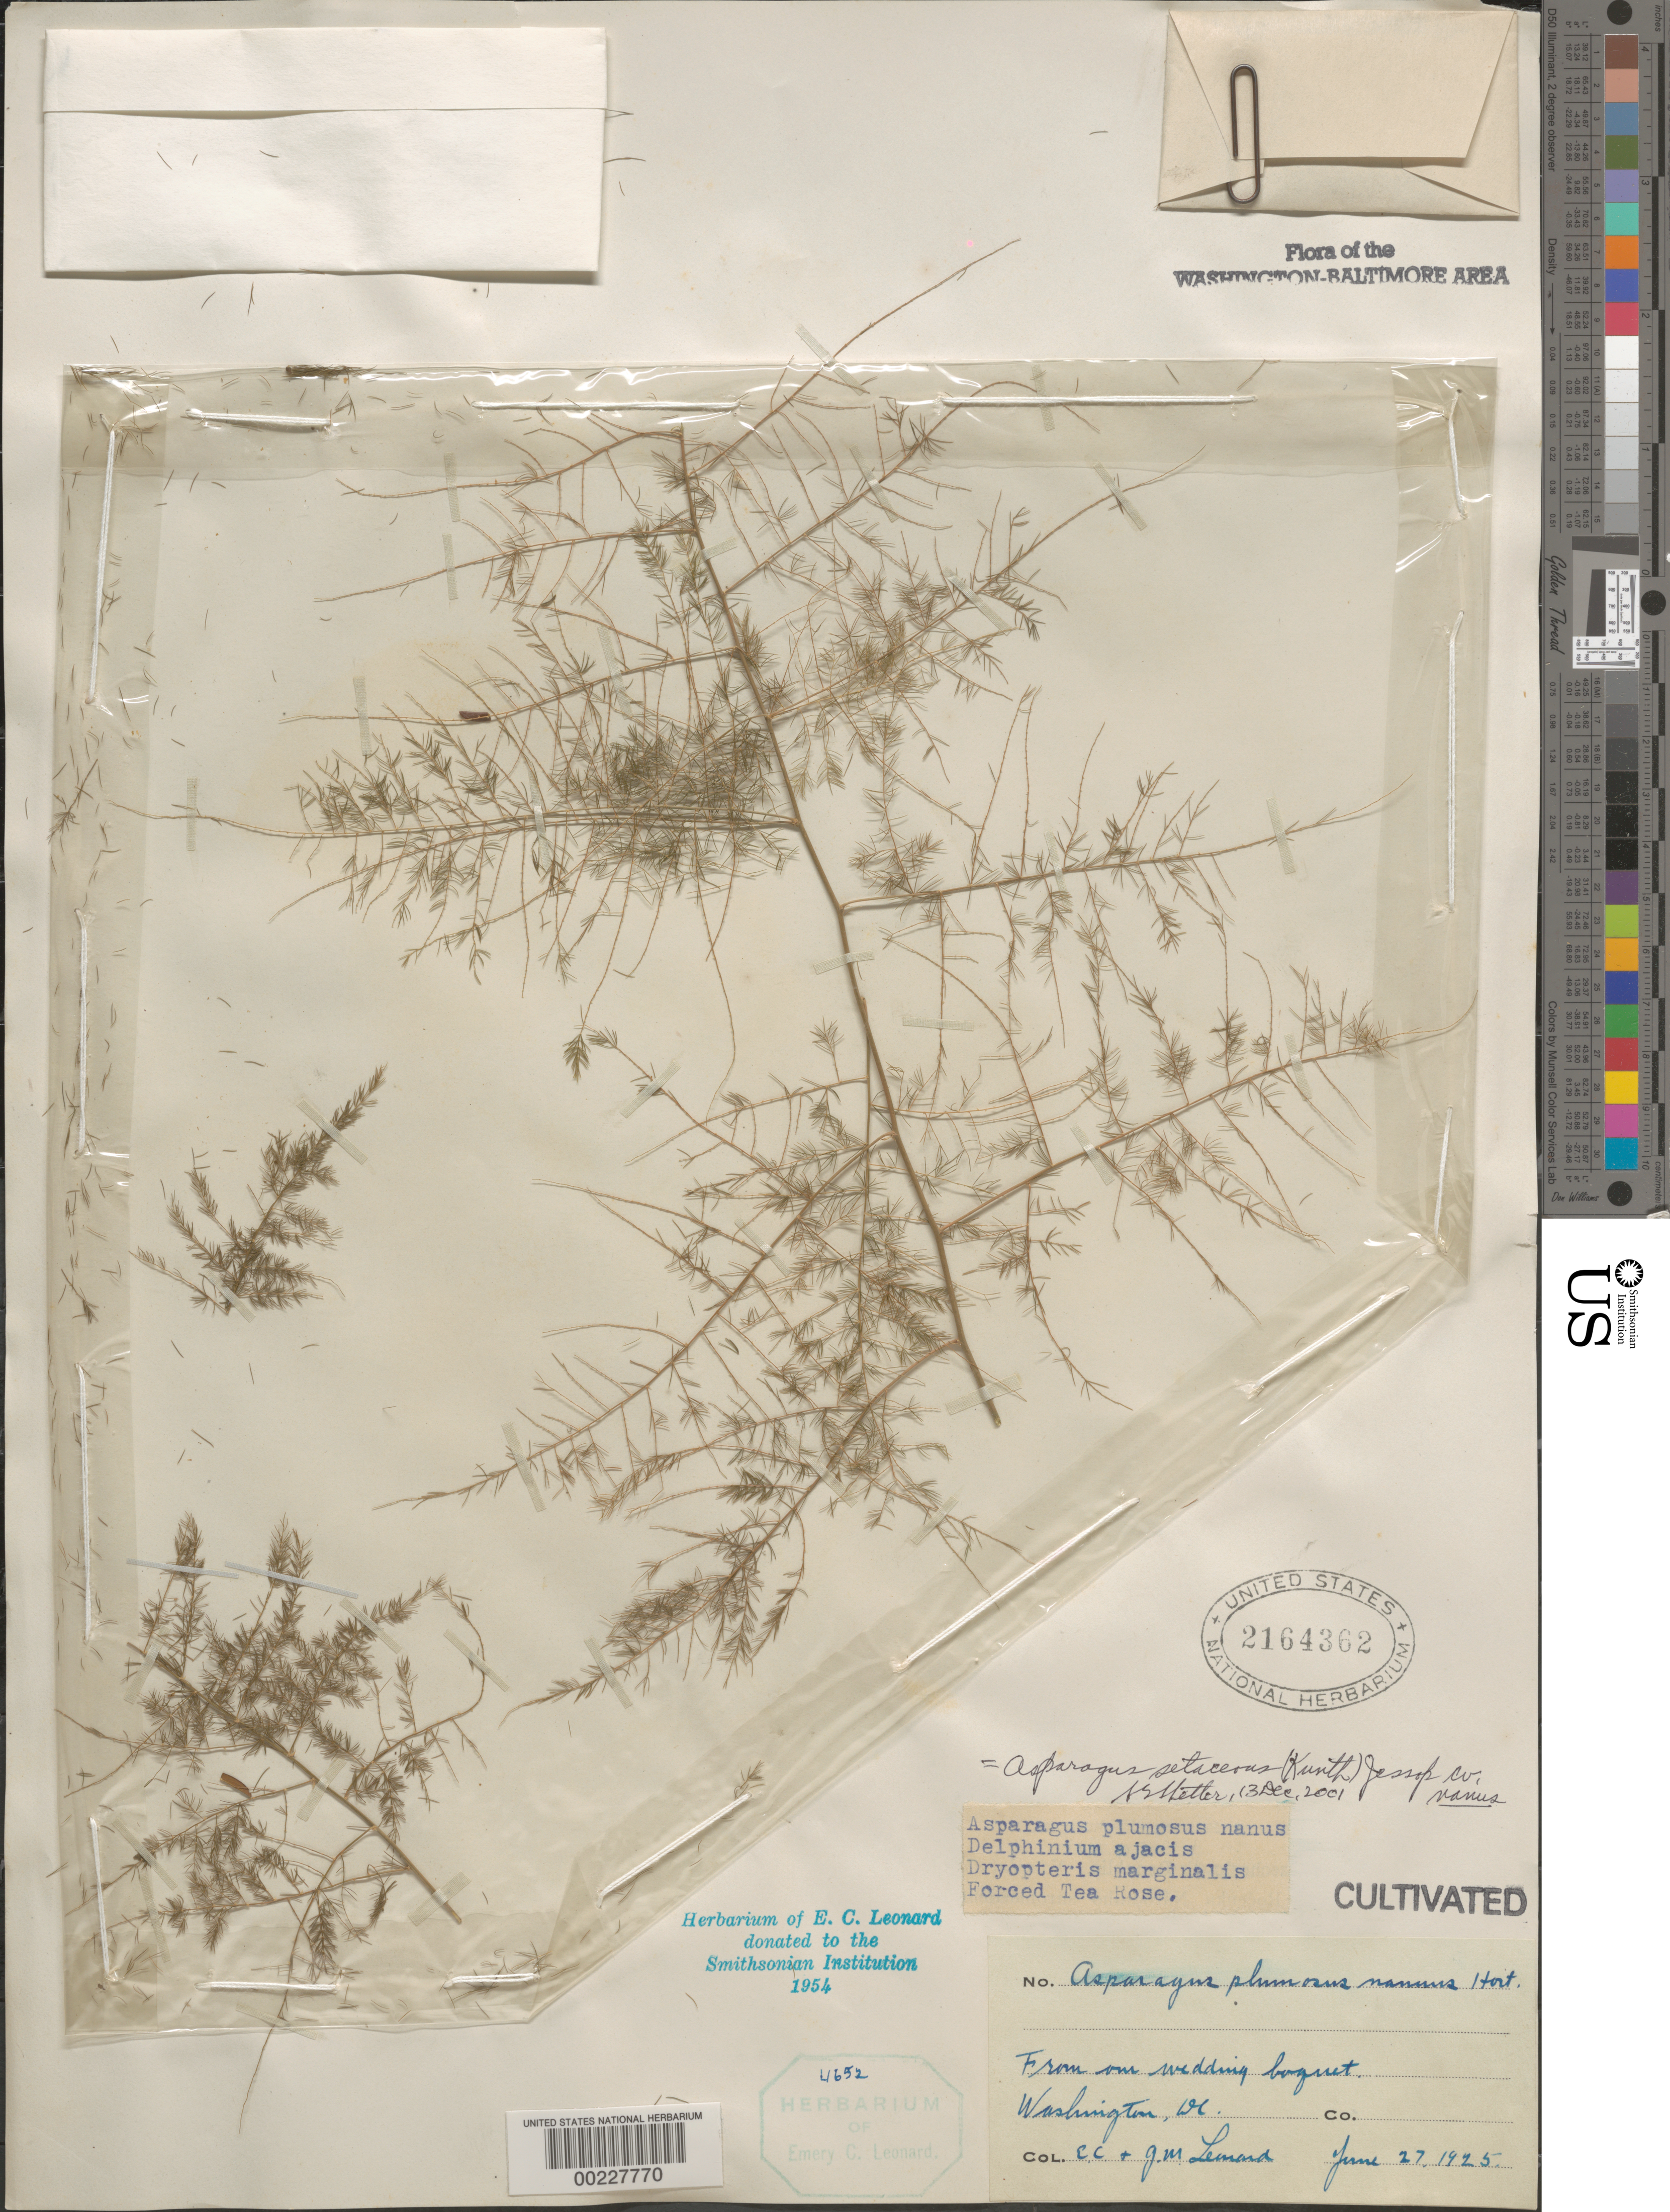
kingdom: Plantae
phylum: Tracheophyta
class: Liliopsida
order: Asparagales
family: Asparagaceae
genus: Asparagus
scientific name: Asparagus setaceus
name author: (Kunth) Jessop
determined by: Shetler, Stanwyn G., (US), NMNH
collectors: E. C. Leonard & G. M. Leonard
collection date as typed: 27 Jun 1925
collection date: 1925-06-27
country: United States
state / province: District of Columbia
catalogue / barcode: US 2164362